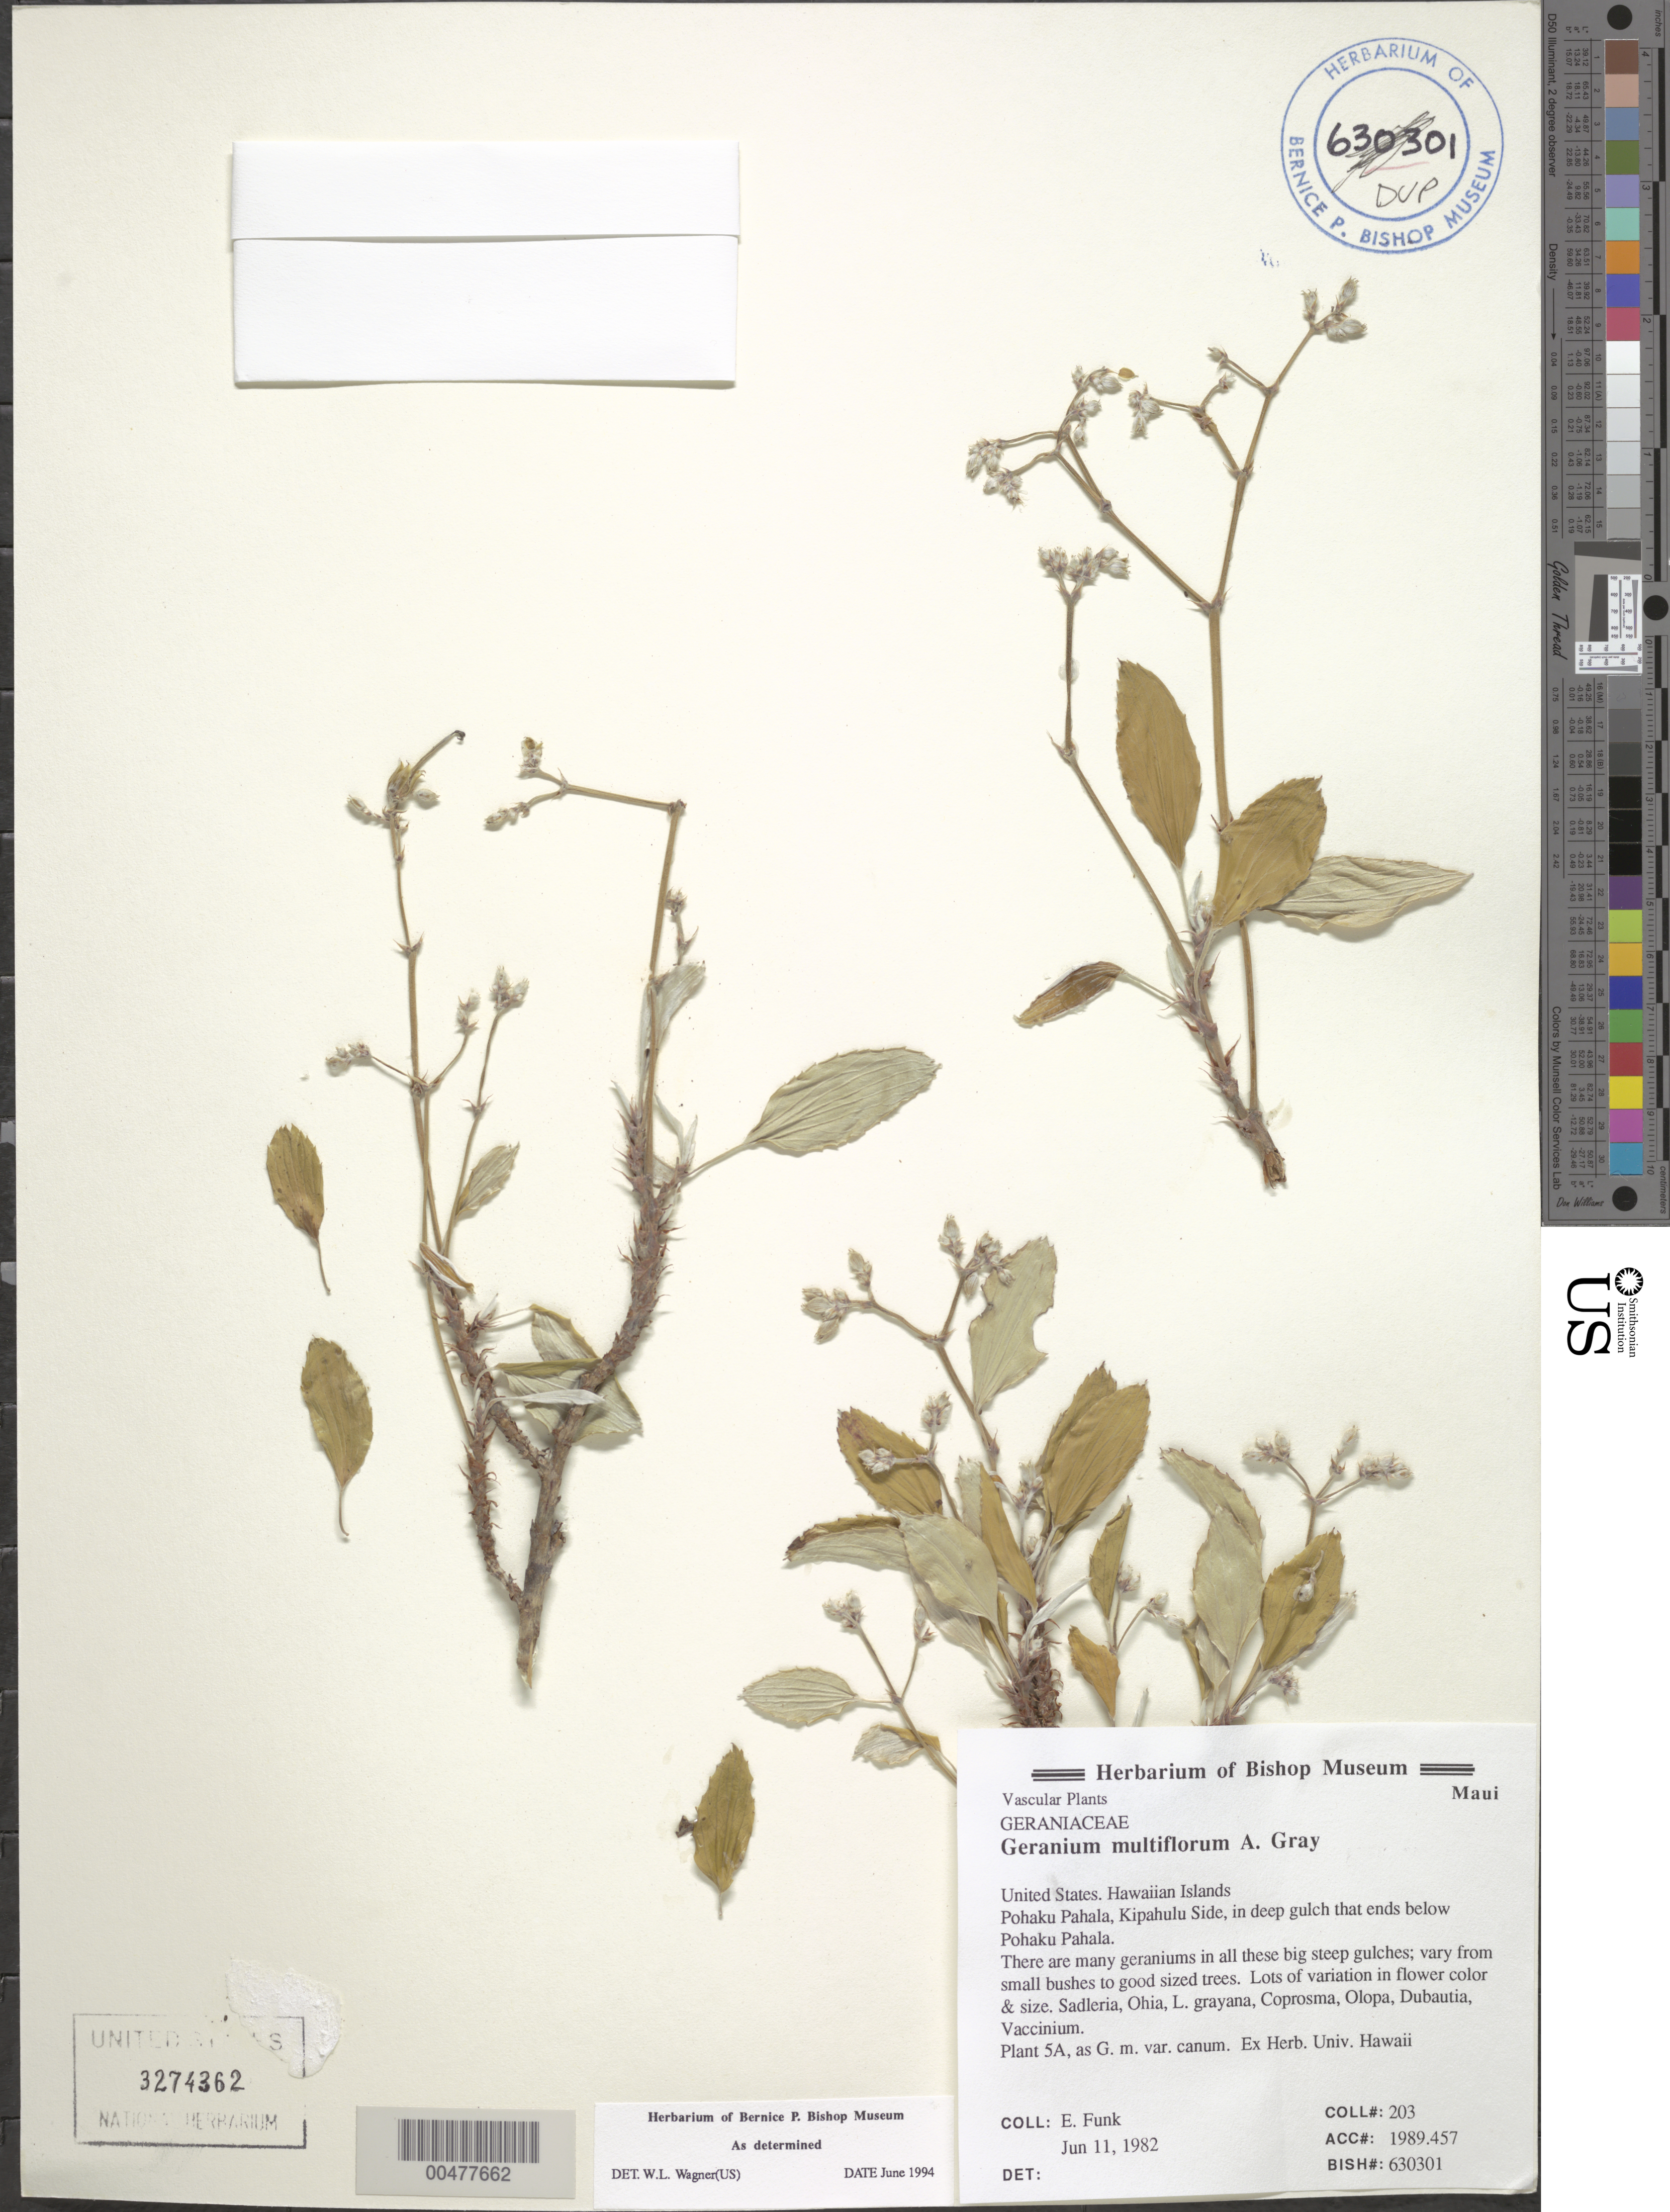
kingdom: Plantae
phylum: Tracheophyta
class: Magnoliopsida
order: Geraniales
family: Geraniaceae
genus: Geranium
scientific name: Geranium multiflorum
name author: A. Gray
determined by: Wagner, W. L., (BOT), Smithsonian Institution - National Museum of Natural History (UNITED STATES)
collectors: E. Funk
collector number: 203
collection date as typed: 11 Jun 1982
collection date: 1982-06-11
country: United States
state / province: Hawaii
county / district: Maui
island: Maui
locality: Pohaku Pahala, Kipahulu side, in deep gulch that ends below Pohaku Pahala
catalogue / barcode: US 3274362